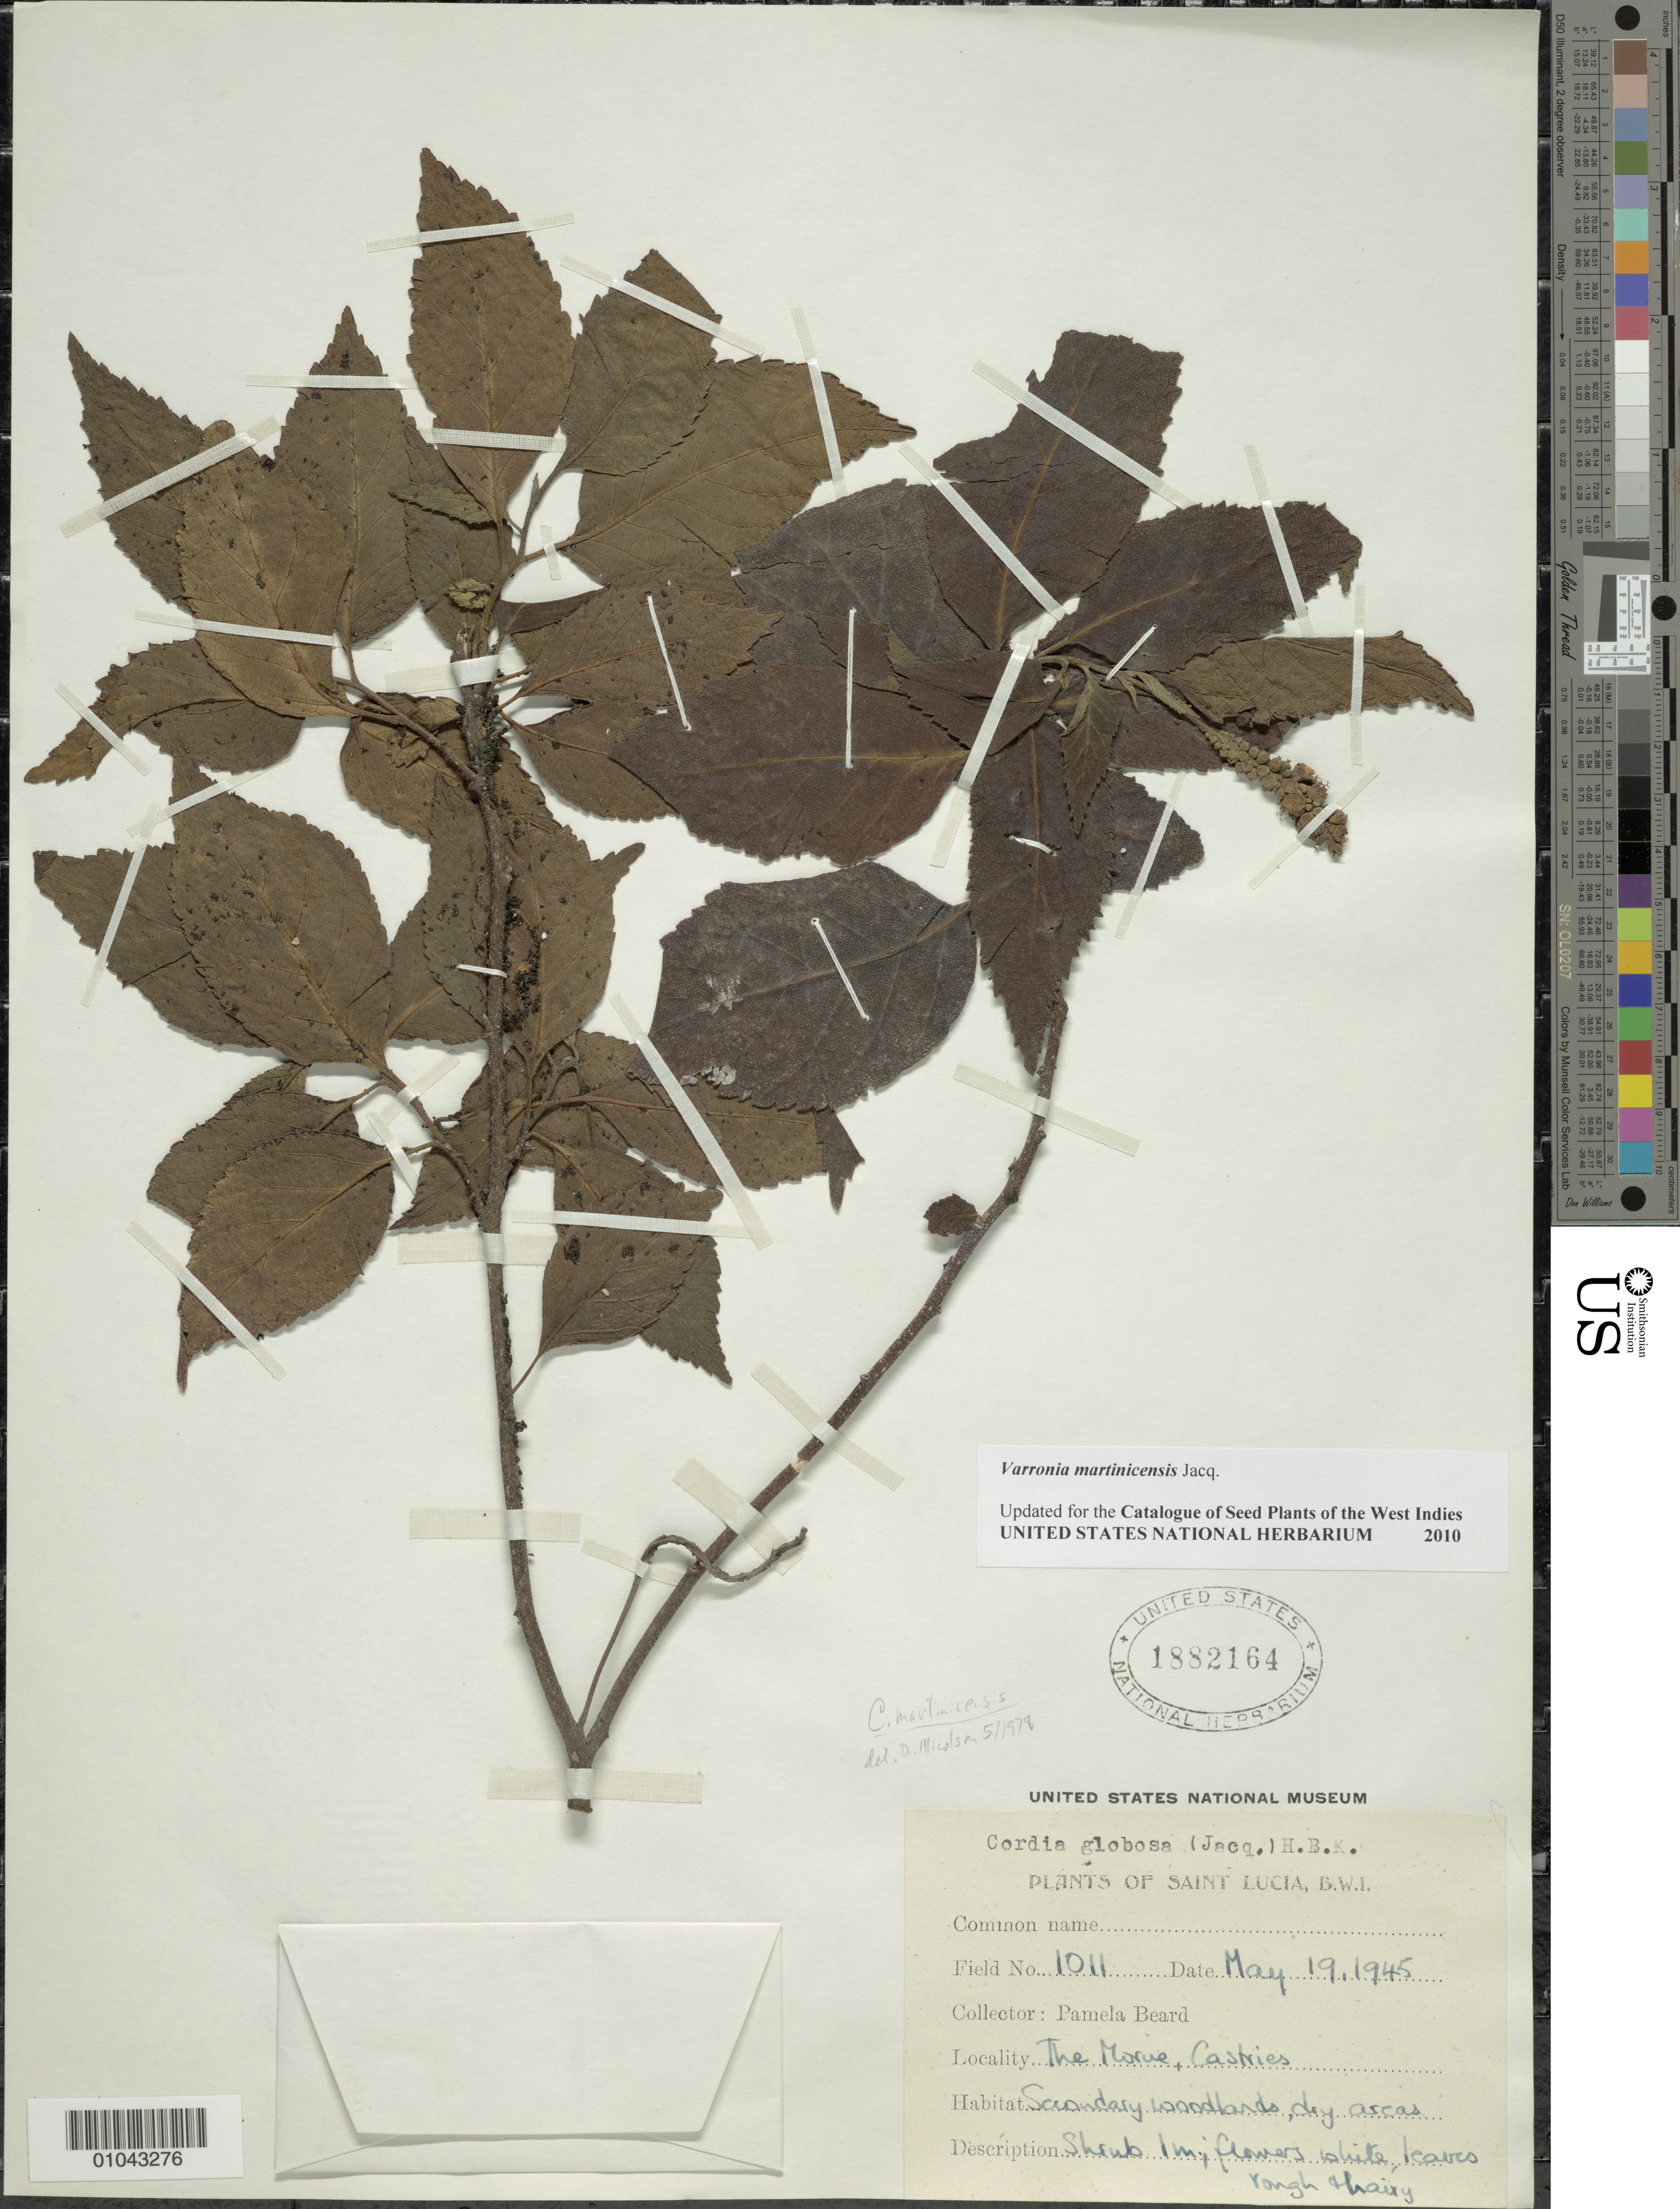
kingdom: Plantae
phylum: Tracheophyta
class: Magnoliopsida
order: Boraginales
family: Cordiaceae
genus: Varronia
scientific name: Varronia martinicensis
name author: Jacq.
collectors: P. Beard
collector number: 1011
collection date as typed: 19 May 1945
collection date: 1945-05-19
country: St. Lucia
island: St. Lucia I.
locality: The morue, Castries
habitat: Secondary woodlands, dry area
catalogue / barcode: US 1882164